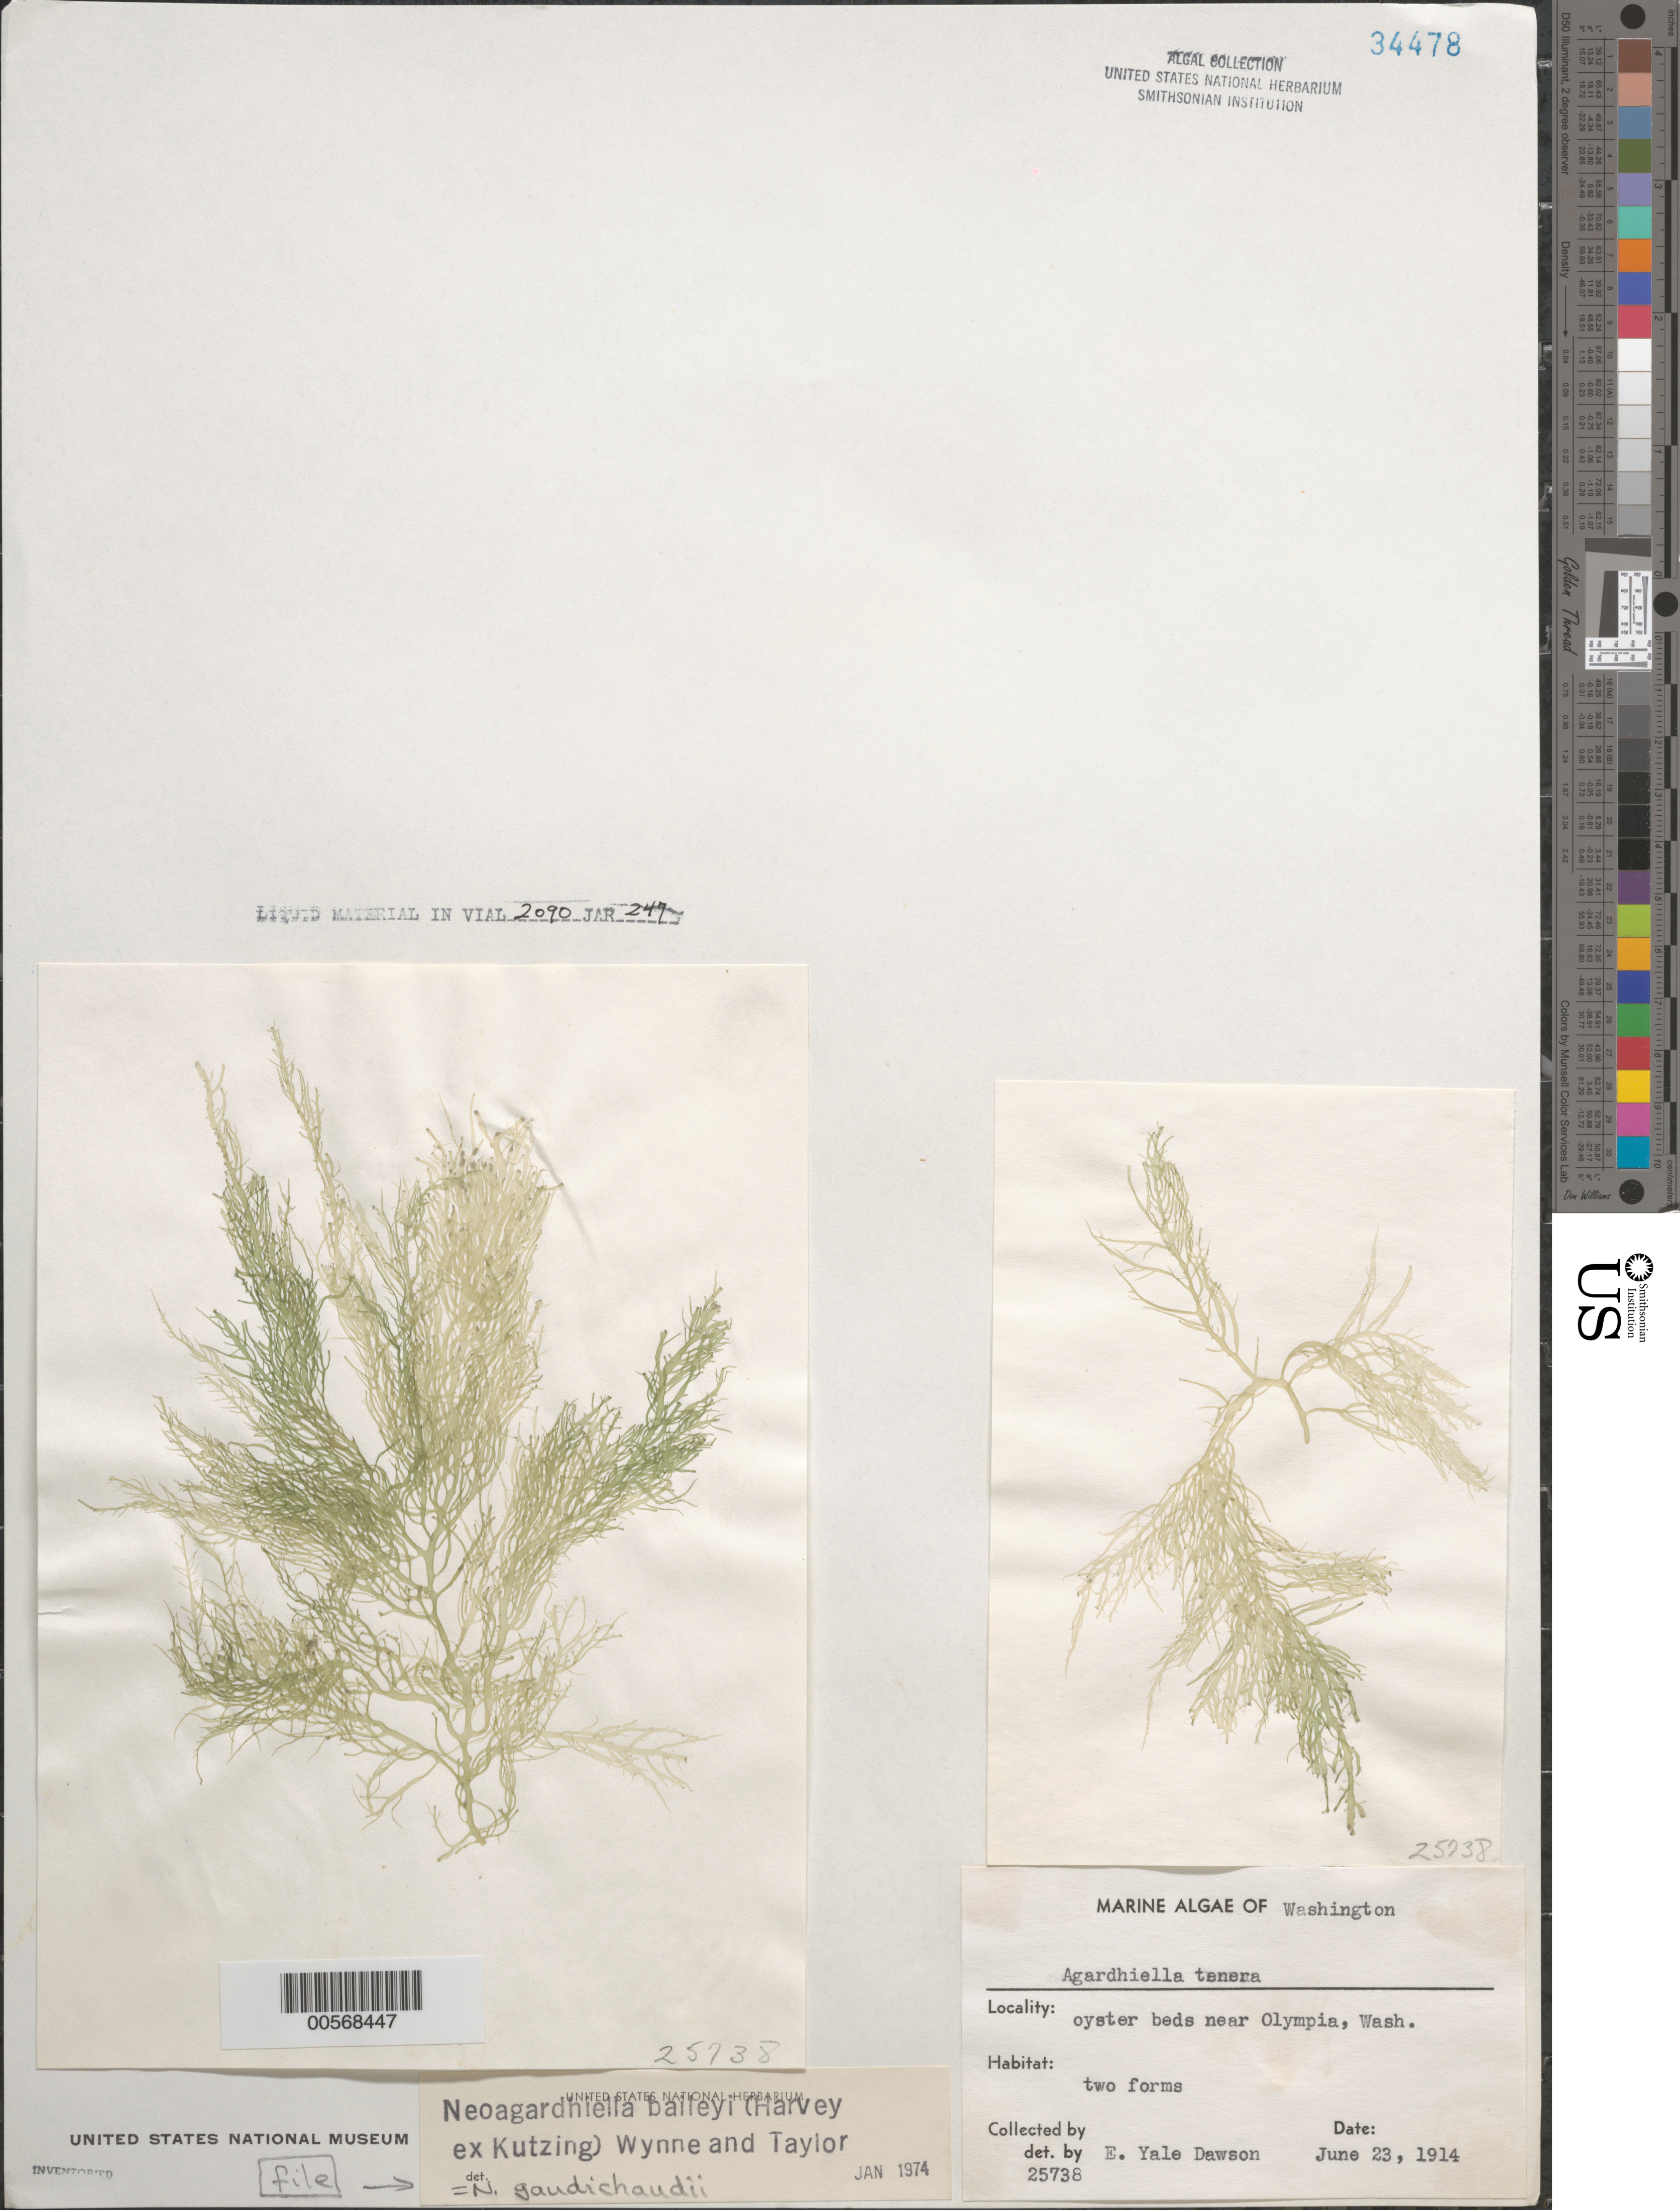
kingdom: Plantae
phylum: Rhodophyta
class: Florideophyceae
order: Gigartinales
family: Solieriaceae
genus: Sarcodiotheca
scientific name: Sarcodiotheca gaudichaudii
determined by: Algae name updating Project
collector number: EYD 25738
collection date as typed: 23 Jun 1914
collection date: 1914-06-23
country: United States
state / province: Washington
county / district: Thurston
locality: Near Olympia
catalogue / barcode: US 34478